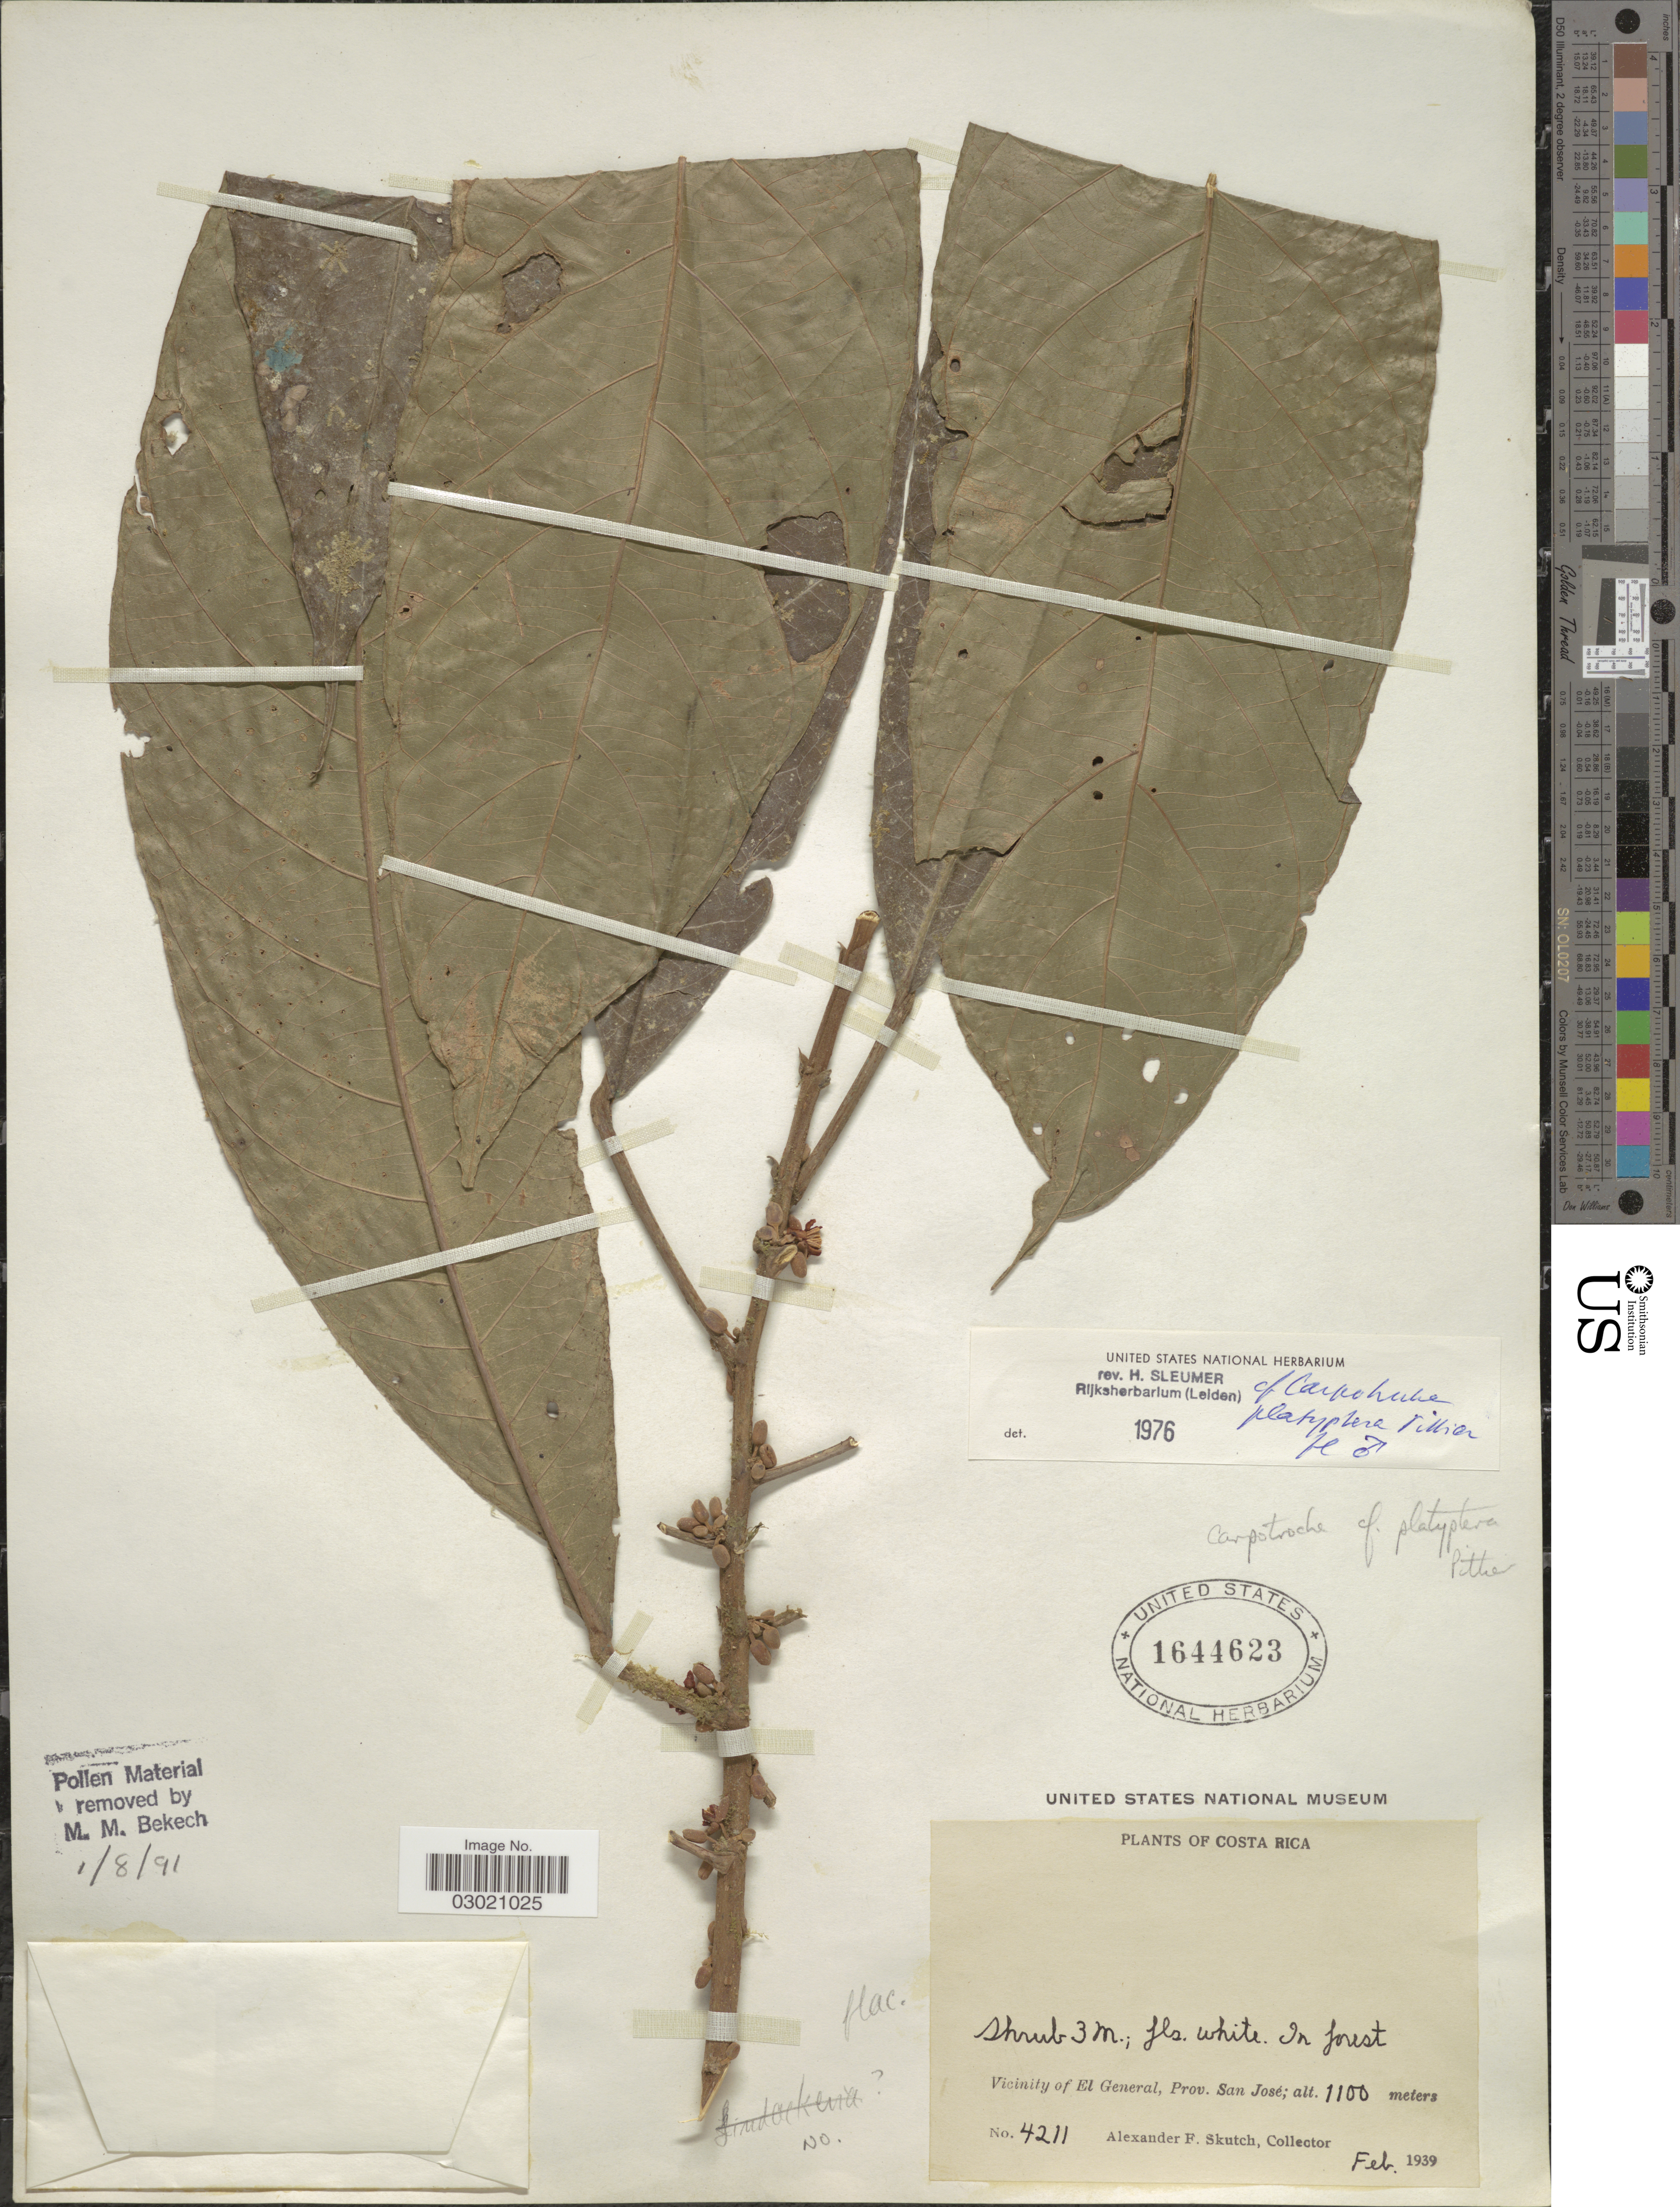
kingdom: Plantae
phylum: Tracheophyta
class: Magnoliopsida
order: Malpighiales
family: Achariaceae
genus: Carpotroche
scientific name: Carpotroche platyptera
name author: Pittier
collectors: A. F. Skutch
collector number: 4211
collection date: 1939-02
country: Costa Rica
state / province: San José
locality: Vicinity of El General.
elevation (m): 1100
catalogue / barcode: US 1644623